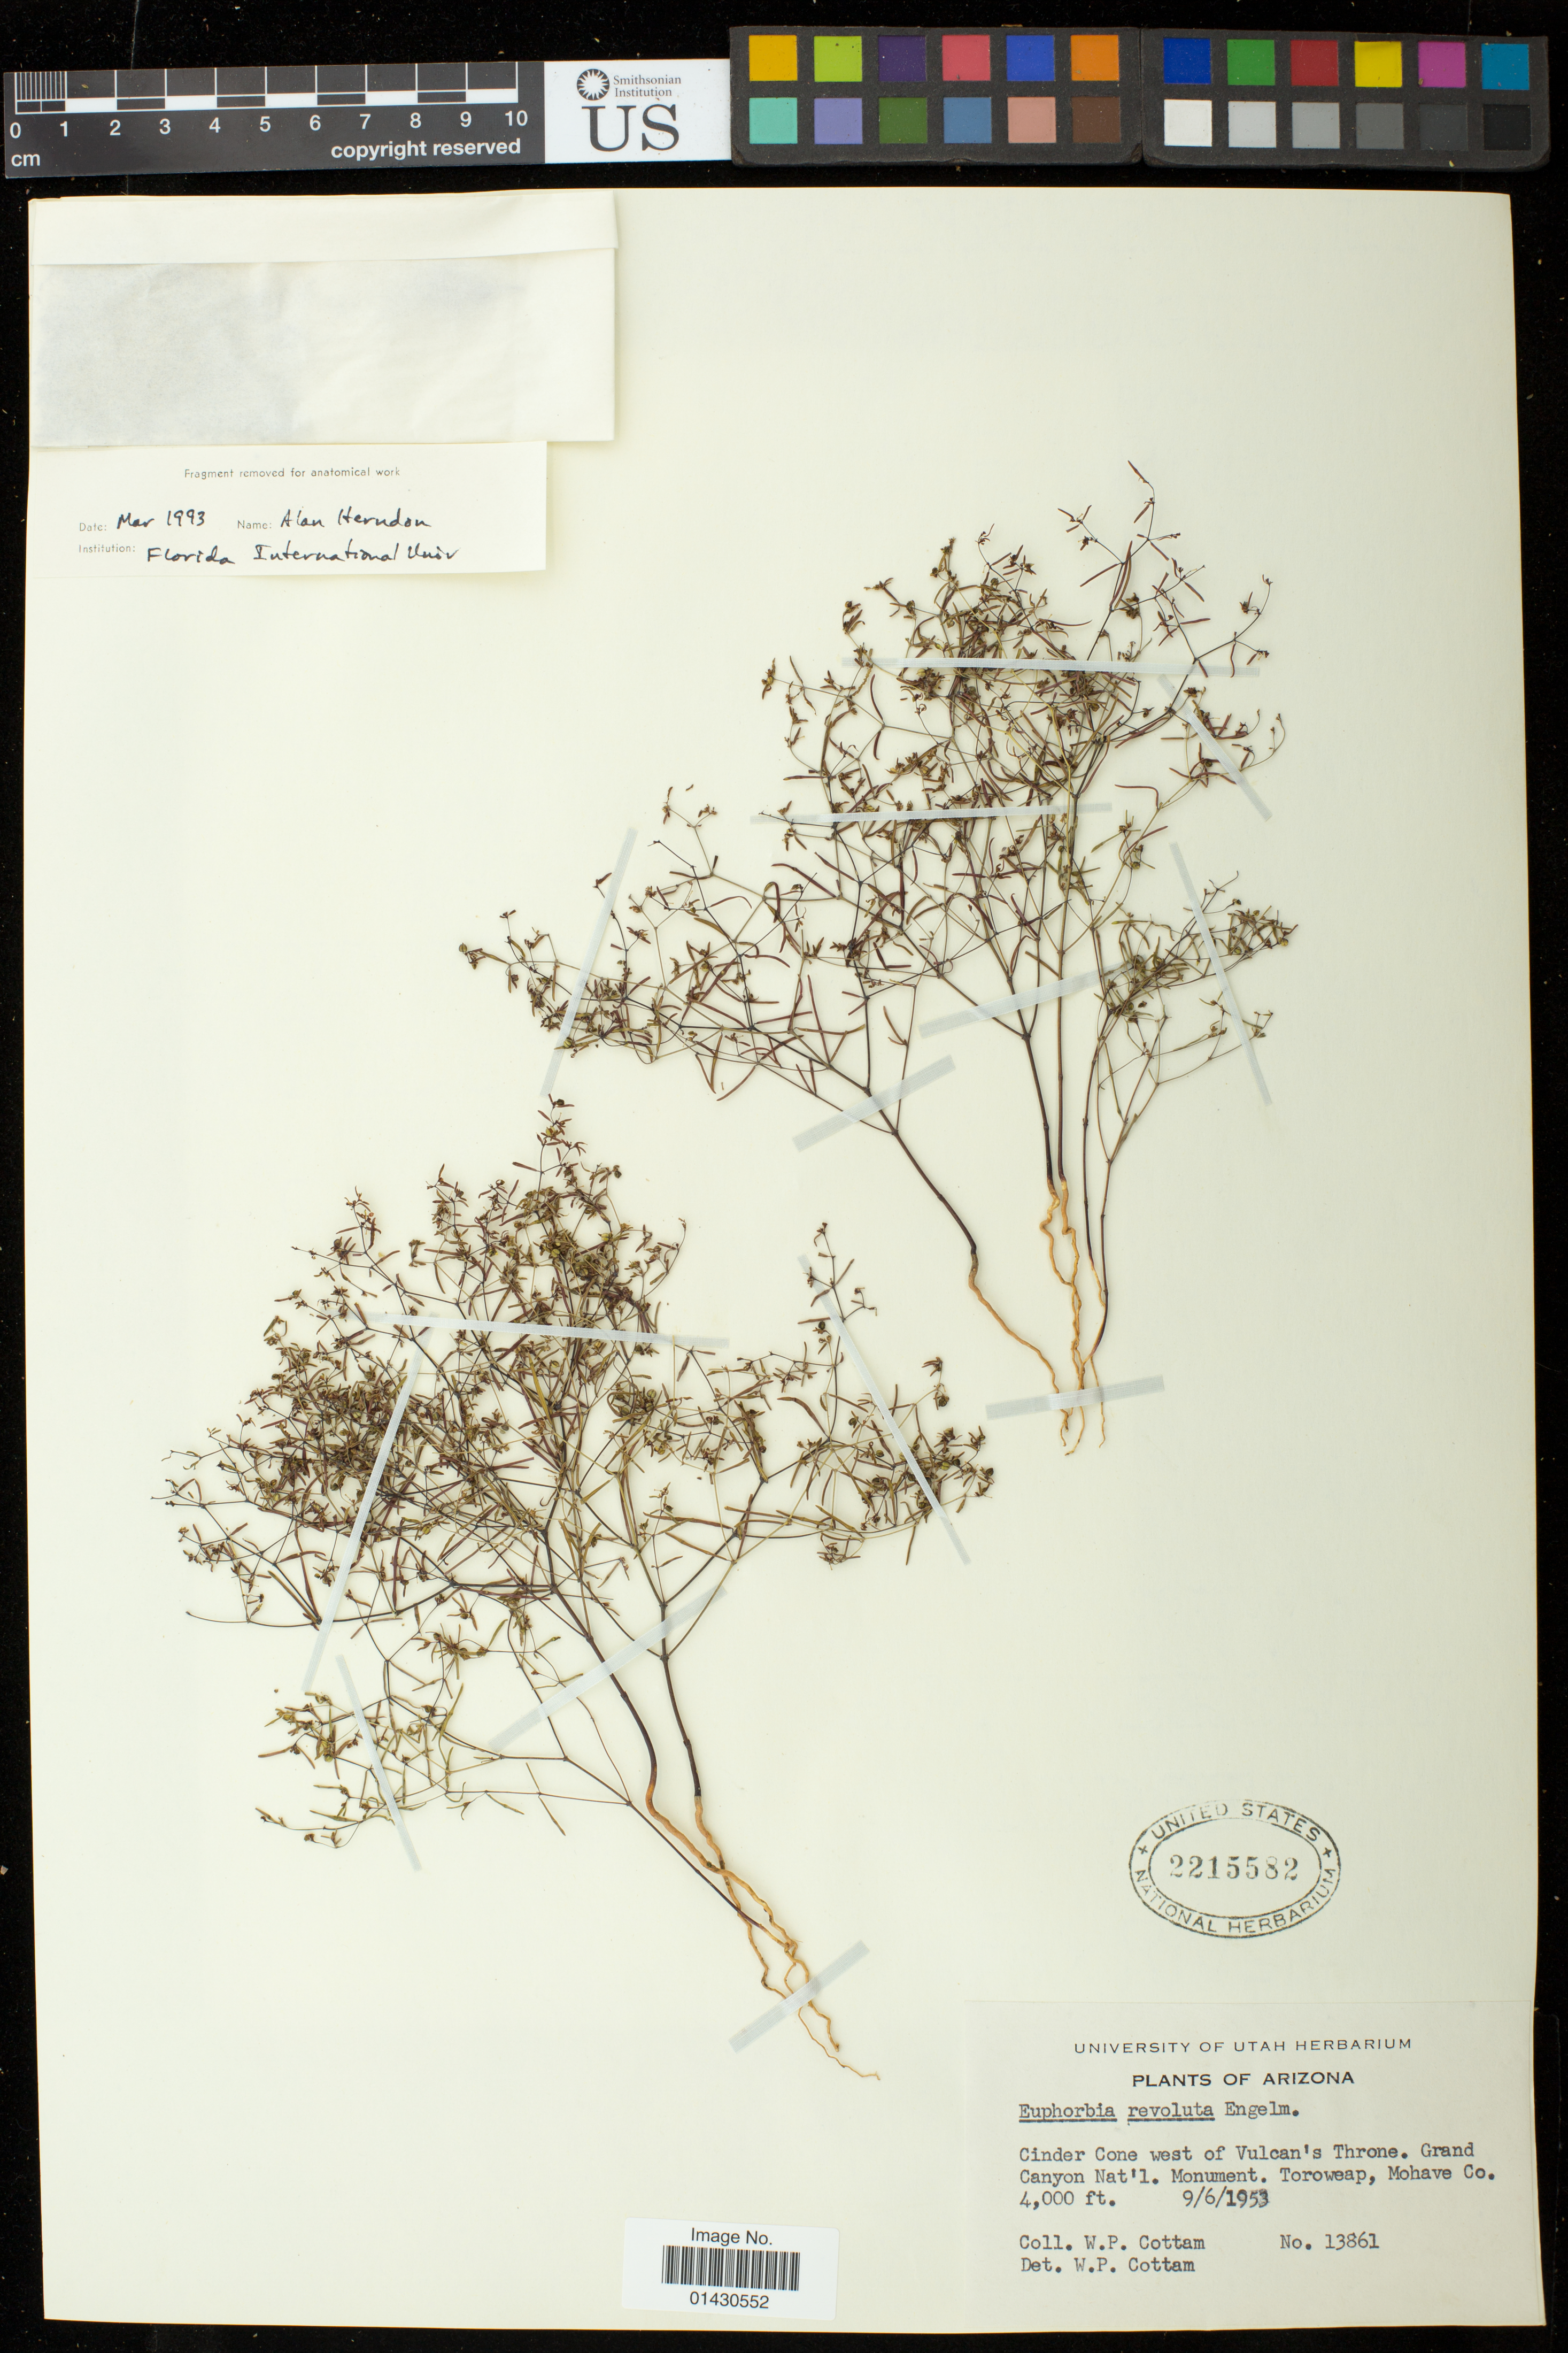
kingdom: Plantae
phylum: Tracheophyta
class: Magnoliopsida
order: Malpighiales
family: Euphorbiaceae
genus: Euphorbia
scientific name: Euphorbia revoluta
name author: Engelm. in Emory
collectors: W. Cottam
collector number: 13861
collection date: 1953-09-06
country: United States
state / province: Arizona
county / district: Mohave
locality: Cinder Cone west of Vulcan's Throne. Grand Canyon Nat'l Monument. Toroweap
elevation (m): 1219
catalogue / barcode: US 2215582